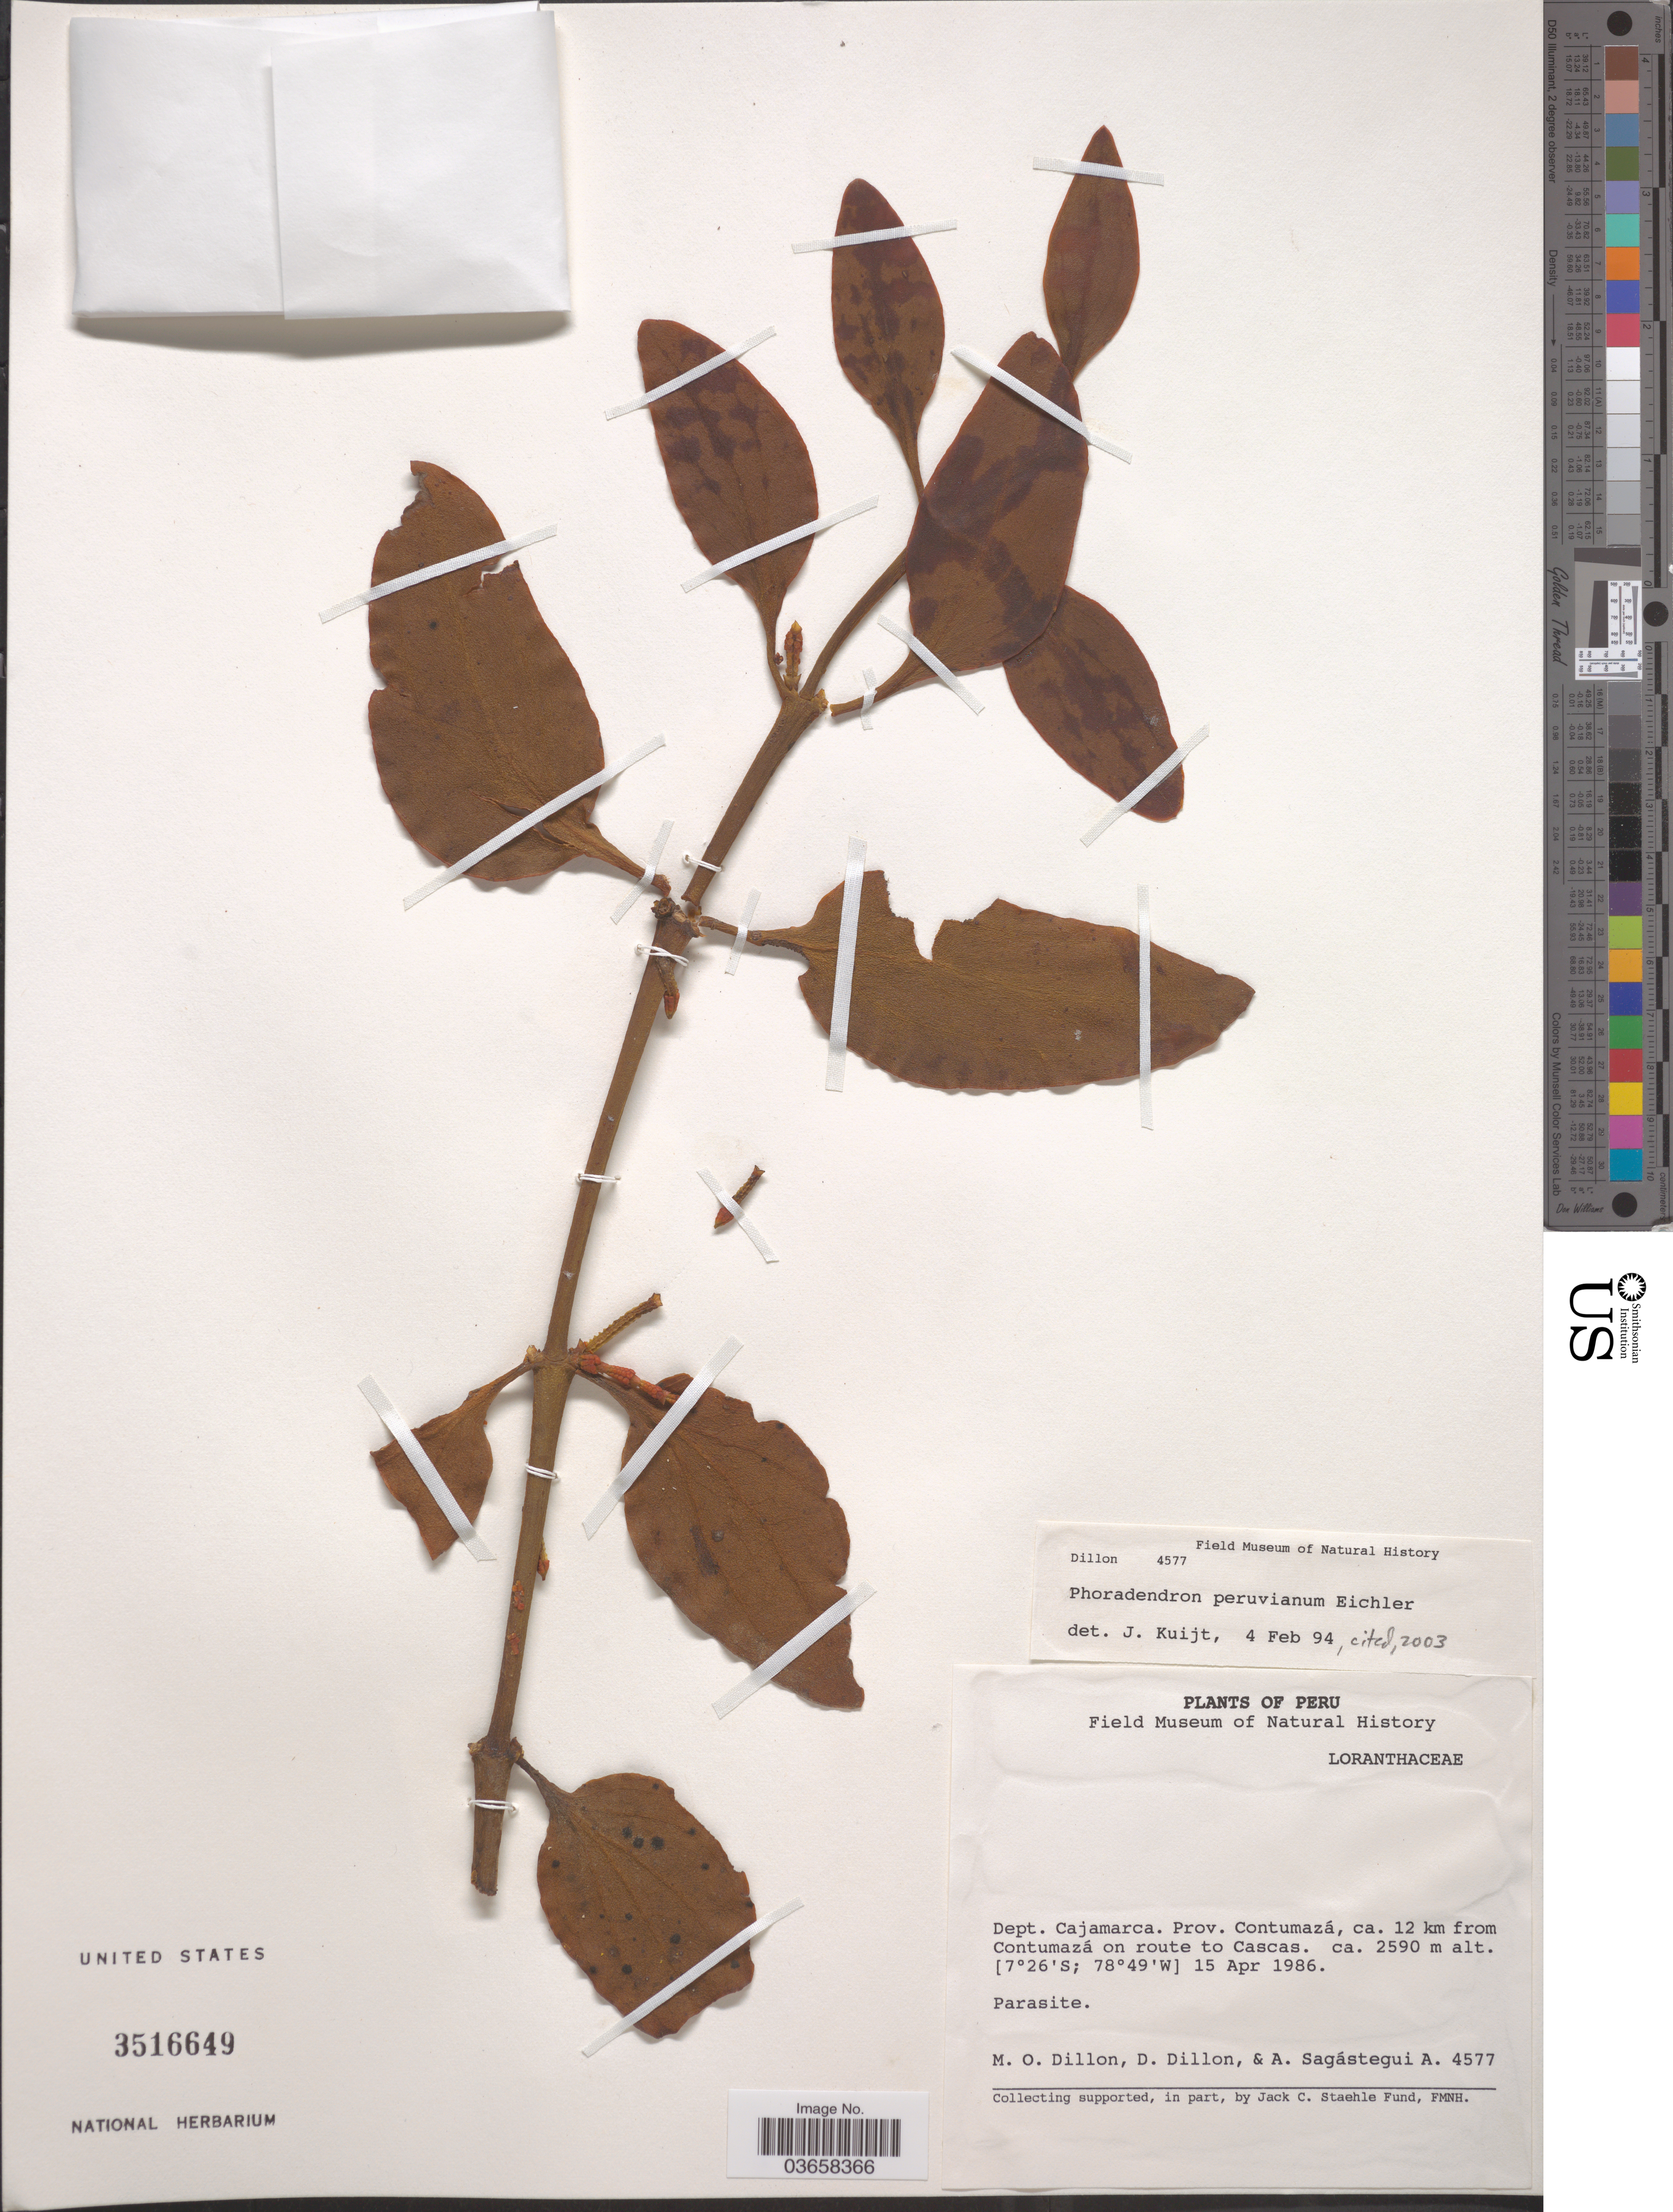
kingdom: Plantae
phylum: Tracheophyta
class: Magnoliopsida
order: Santalales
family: Viscaceae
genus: Phoradendron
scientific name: Phoradendron peruvianum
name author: Eichler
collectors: M. O. Dillon, D. Dillon & A. Sagástegui A.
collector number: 4577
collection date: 1986-04-15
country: Peru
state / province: Cajamarca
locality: Dept. Cajamarca. Prov. Contumazá, ca. 12 km from Contumazá on route to Cascas.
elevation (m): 2590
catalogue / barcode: US 3516649